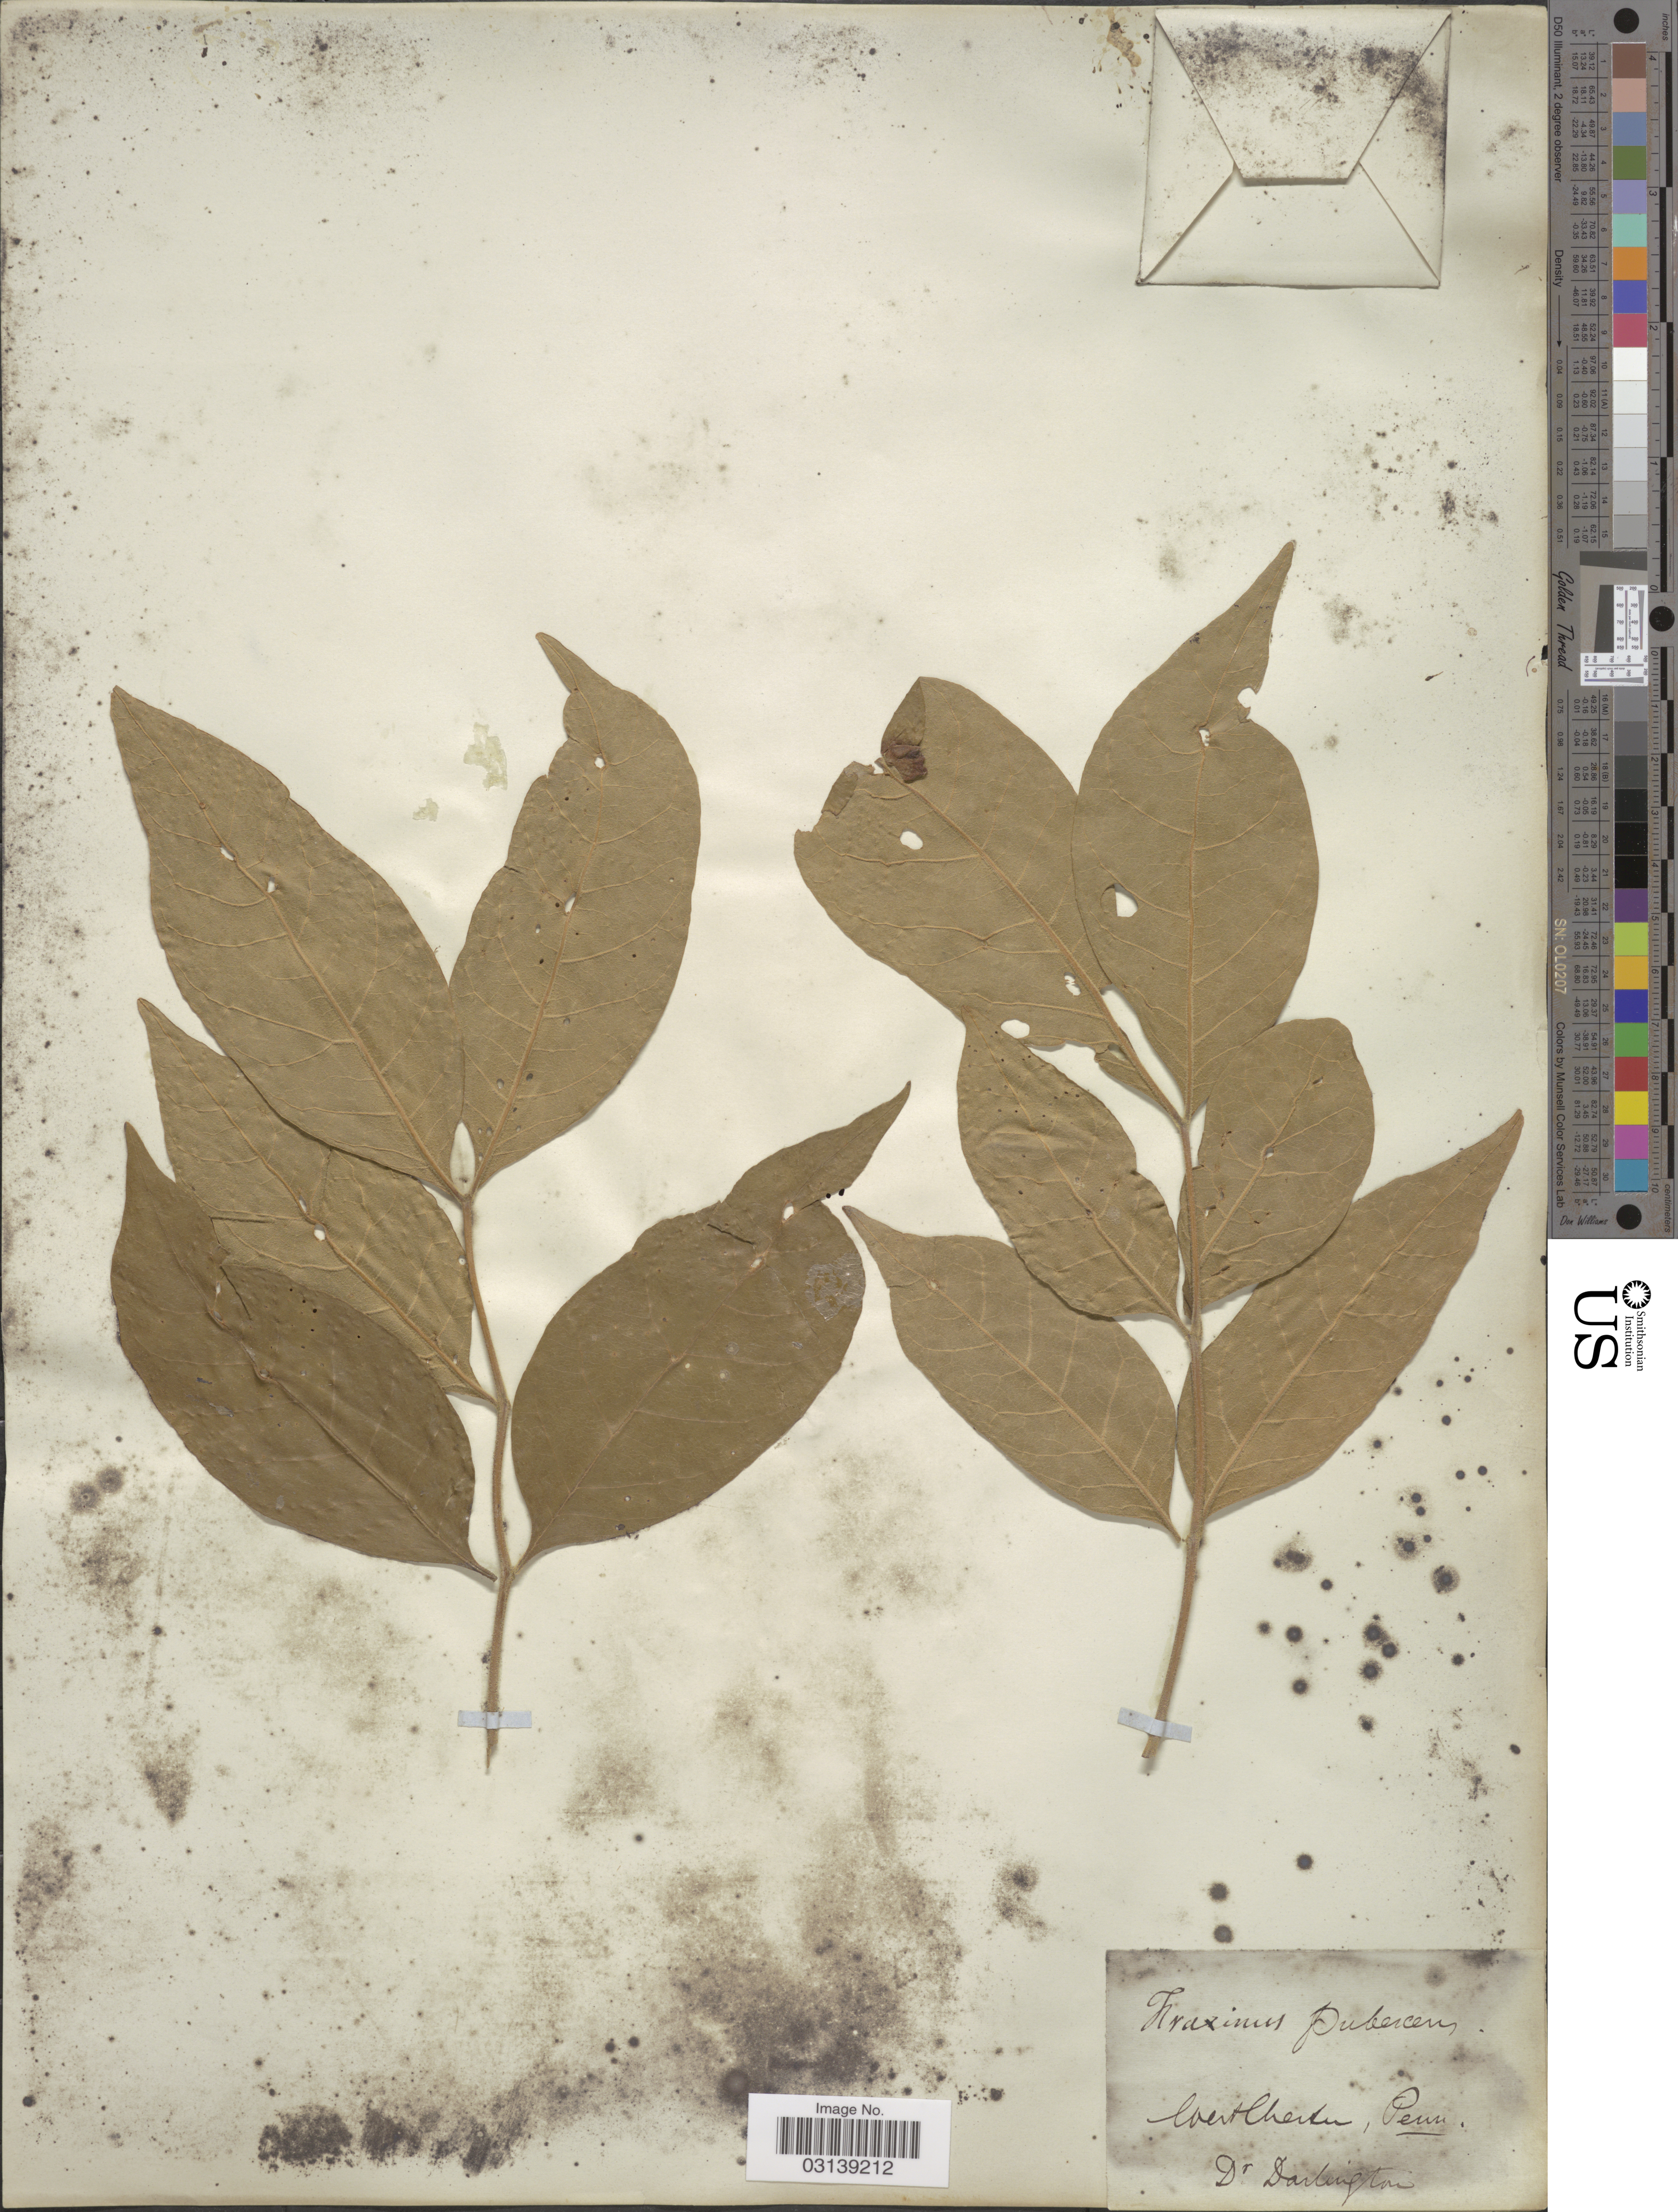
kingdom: Plantae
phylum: Tracheophyta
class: Magnoliopsida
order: Lamiales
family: Oleaceae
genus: Fraxinus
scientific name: Fraxinus pennsylvanica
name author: Marshall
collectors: Darlington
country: United States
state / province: Pennsylvania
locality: West Chester